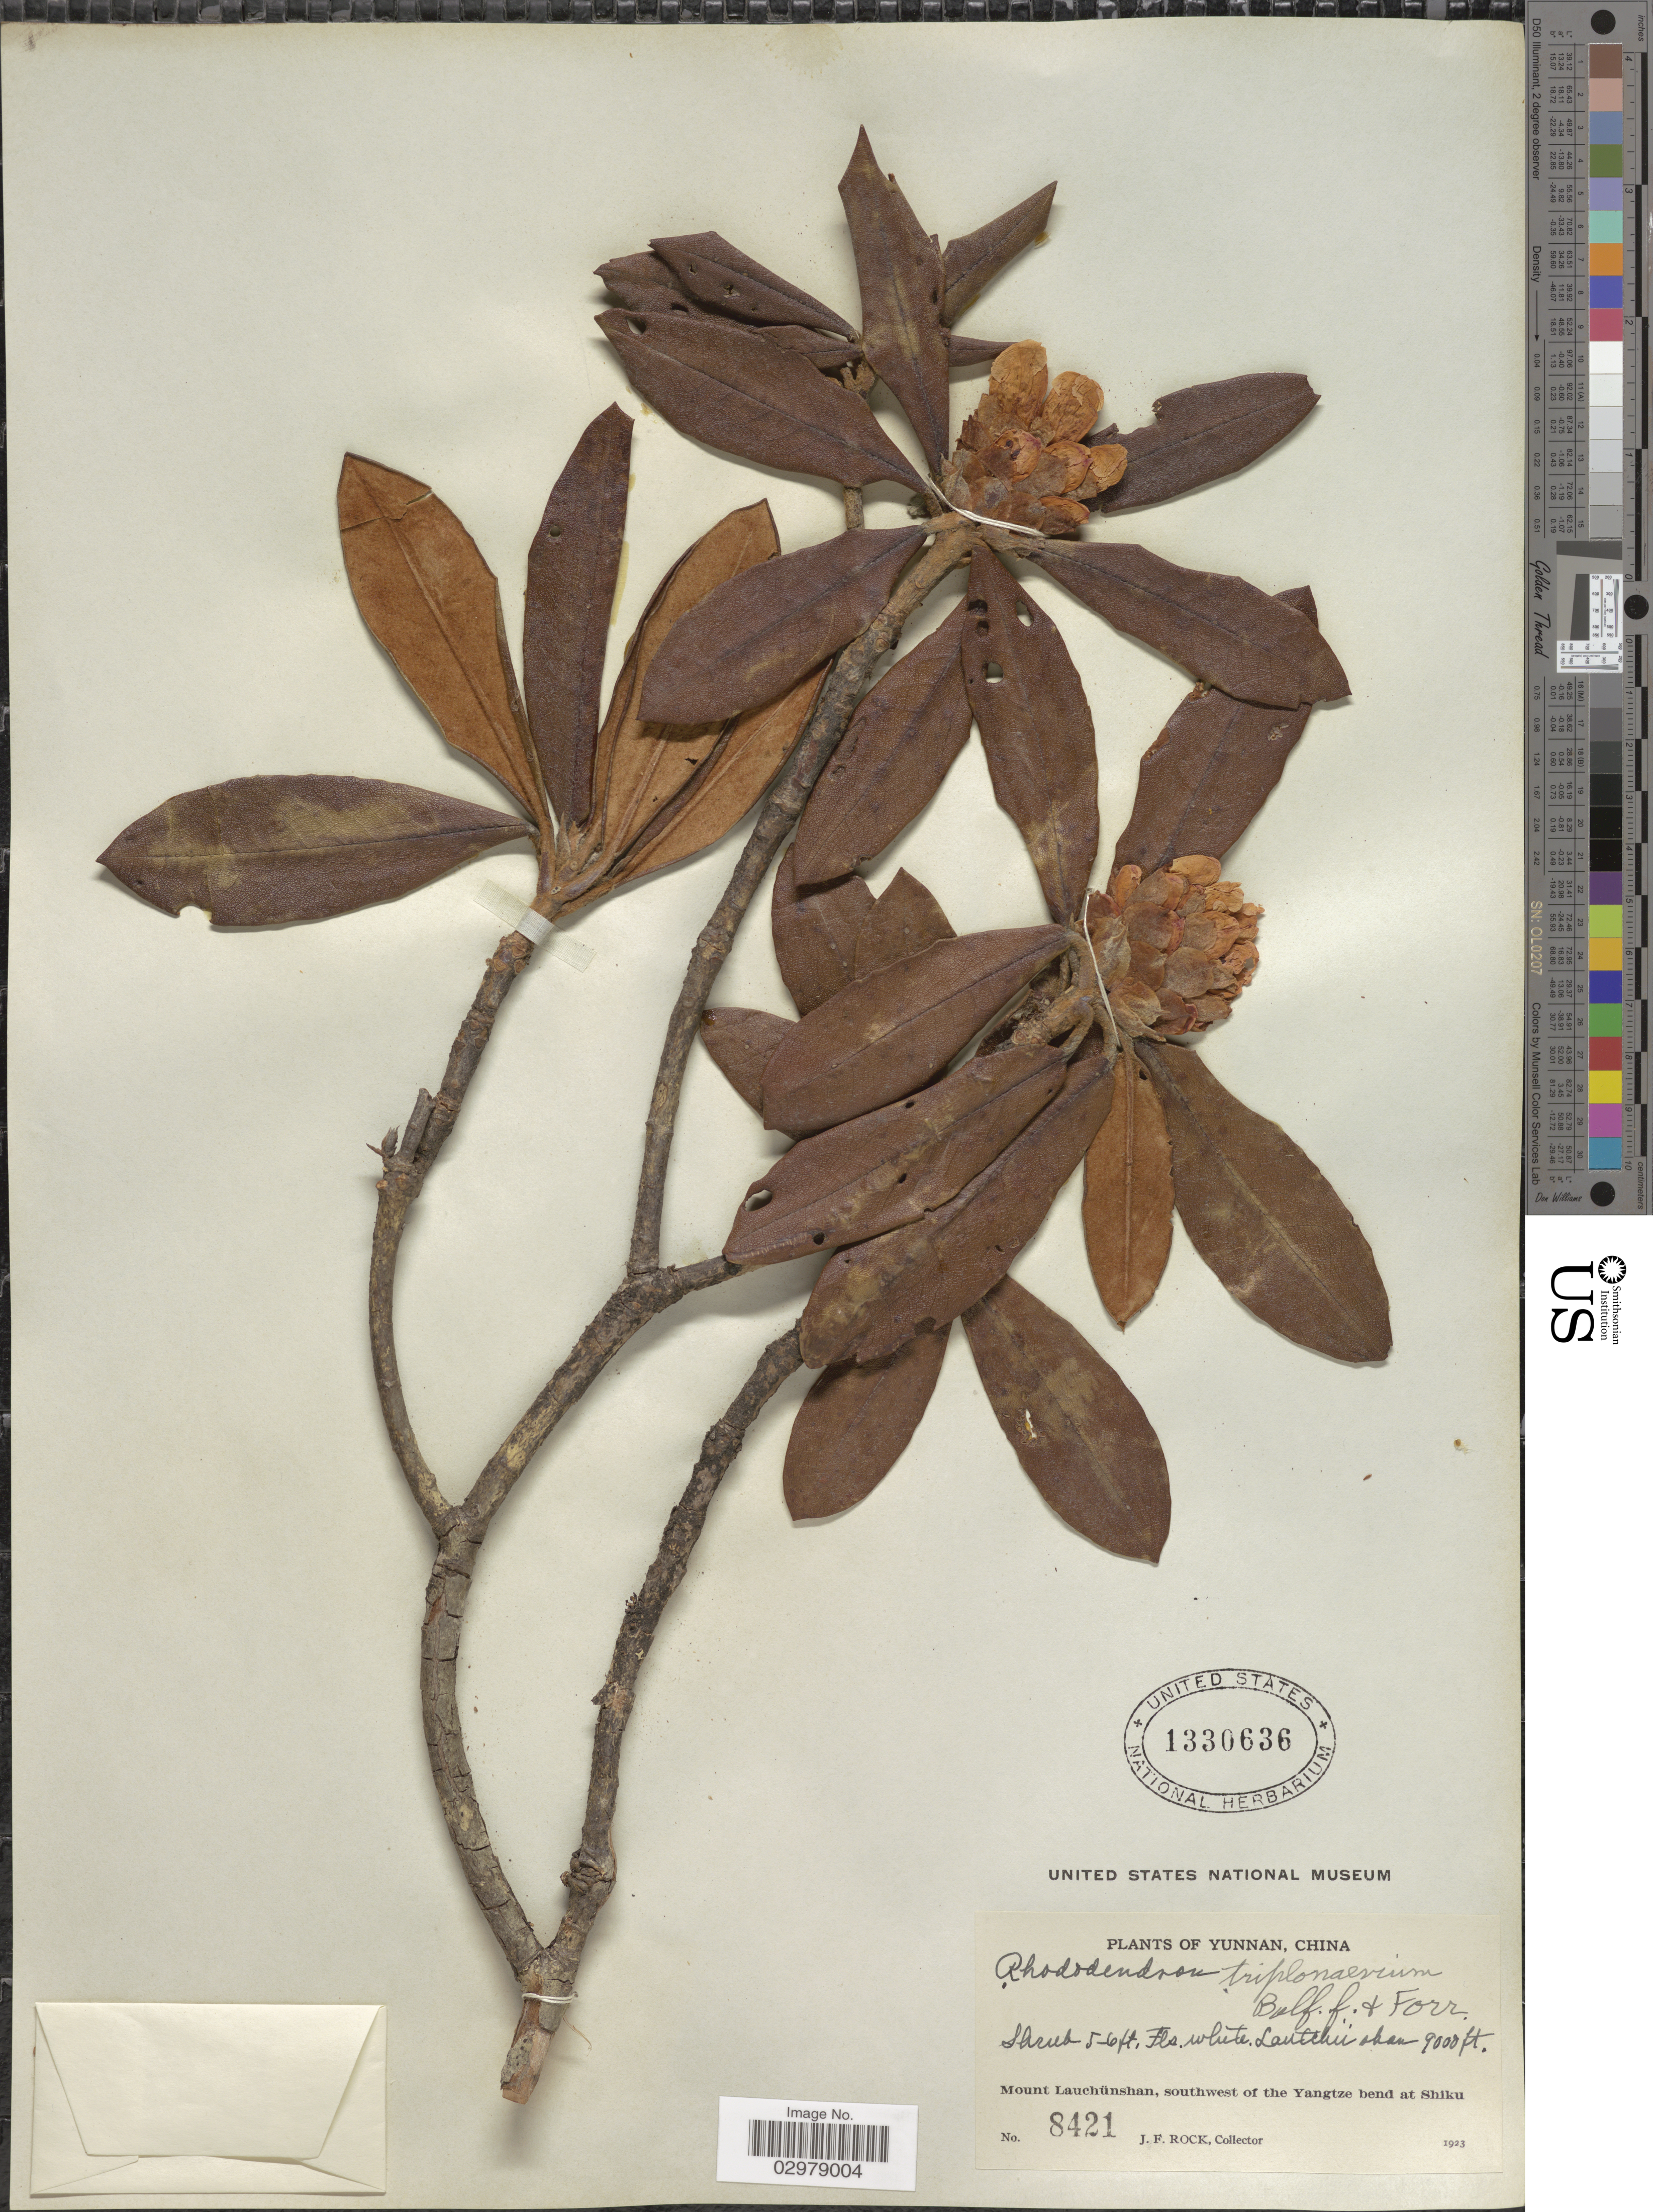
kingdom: Plantae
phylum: Tracheophyta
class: Magnoliopsida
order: Ericales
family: Ericaceae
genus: Rhododendron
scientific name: Rhododendron triplonaevium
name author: Balf. f. & Forrest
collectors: J. Rock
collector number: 8421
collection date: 1923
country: China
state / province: Yunnan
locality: Lauchü shan. Mount Lauchünshan, southwes of the Yangtze bend at Shiku.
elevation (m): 2743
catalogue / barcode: US 1330636